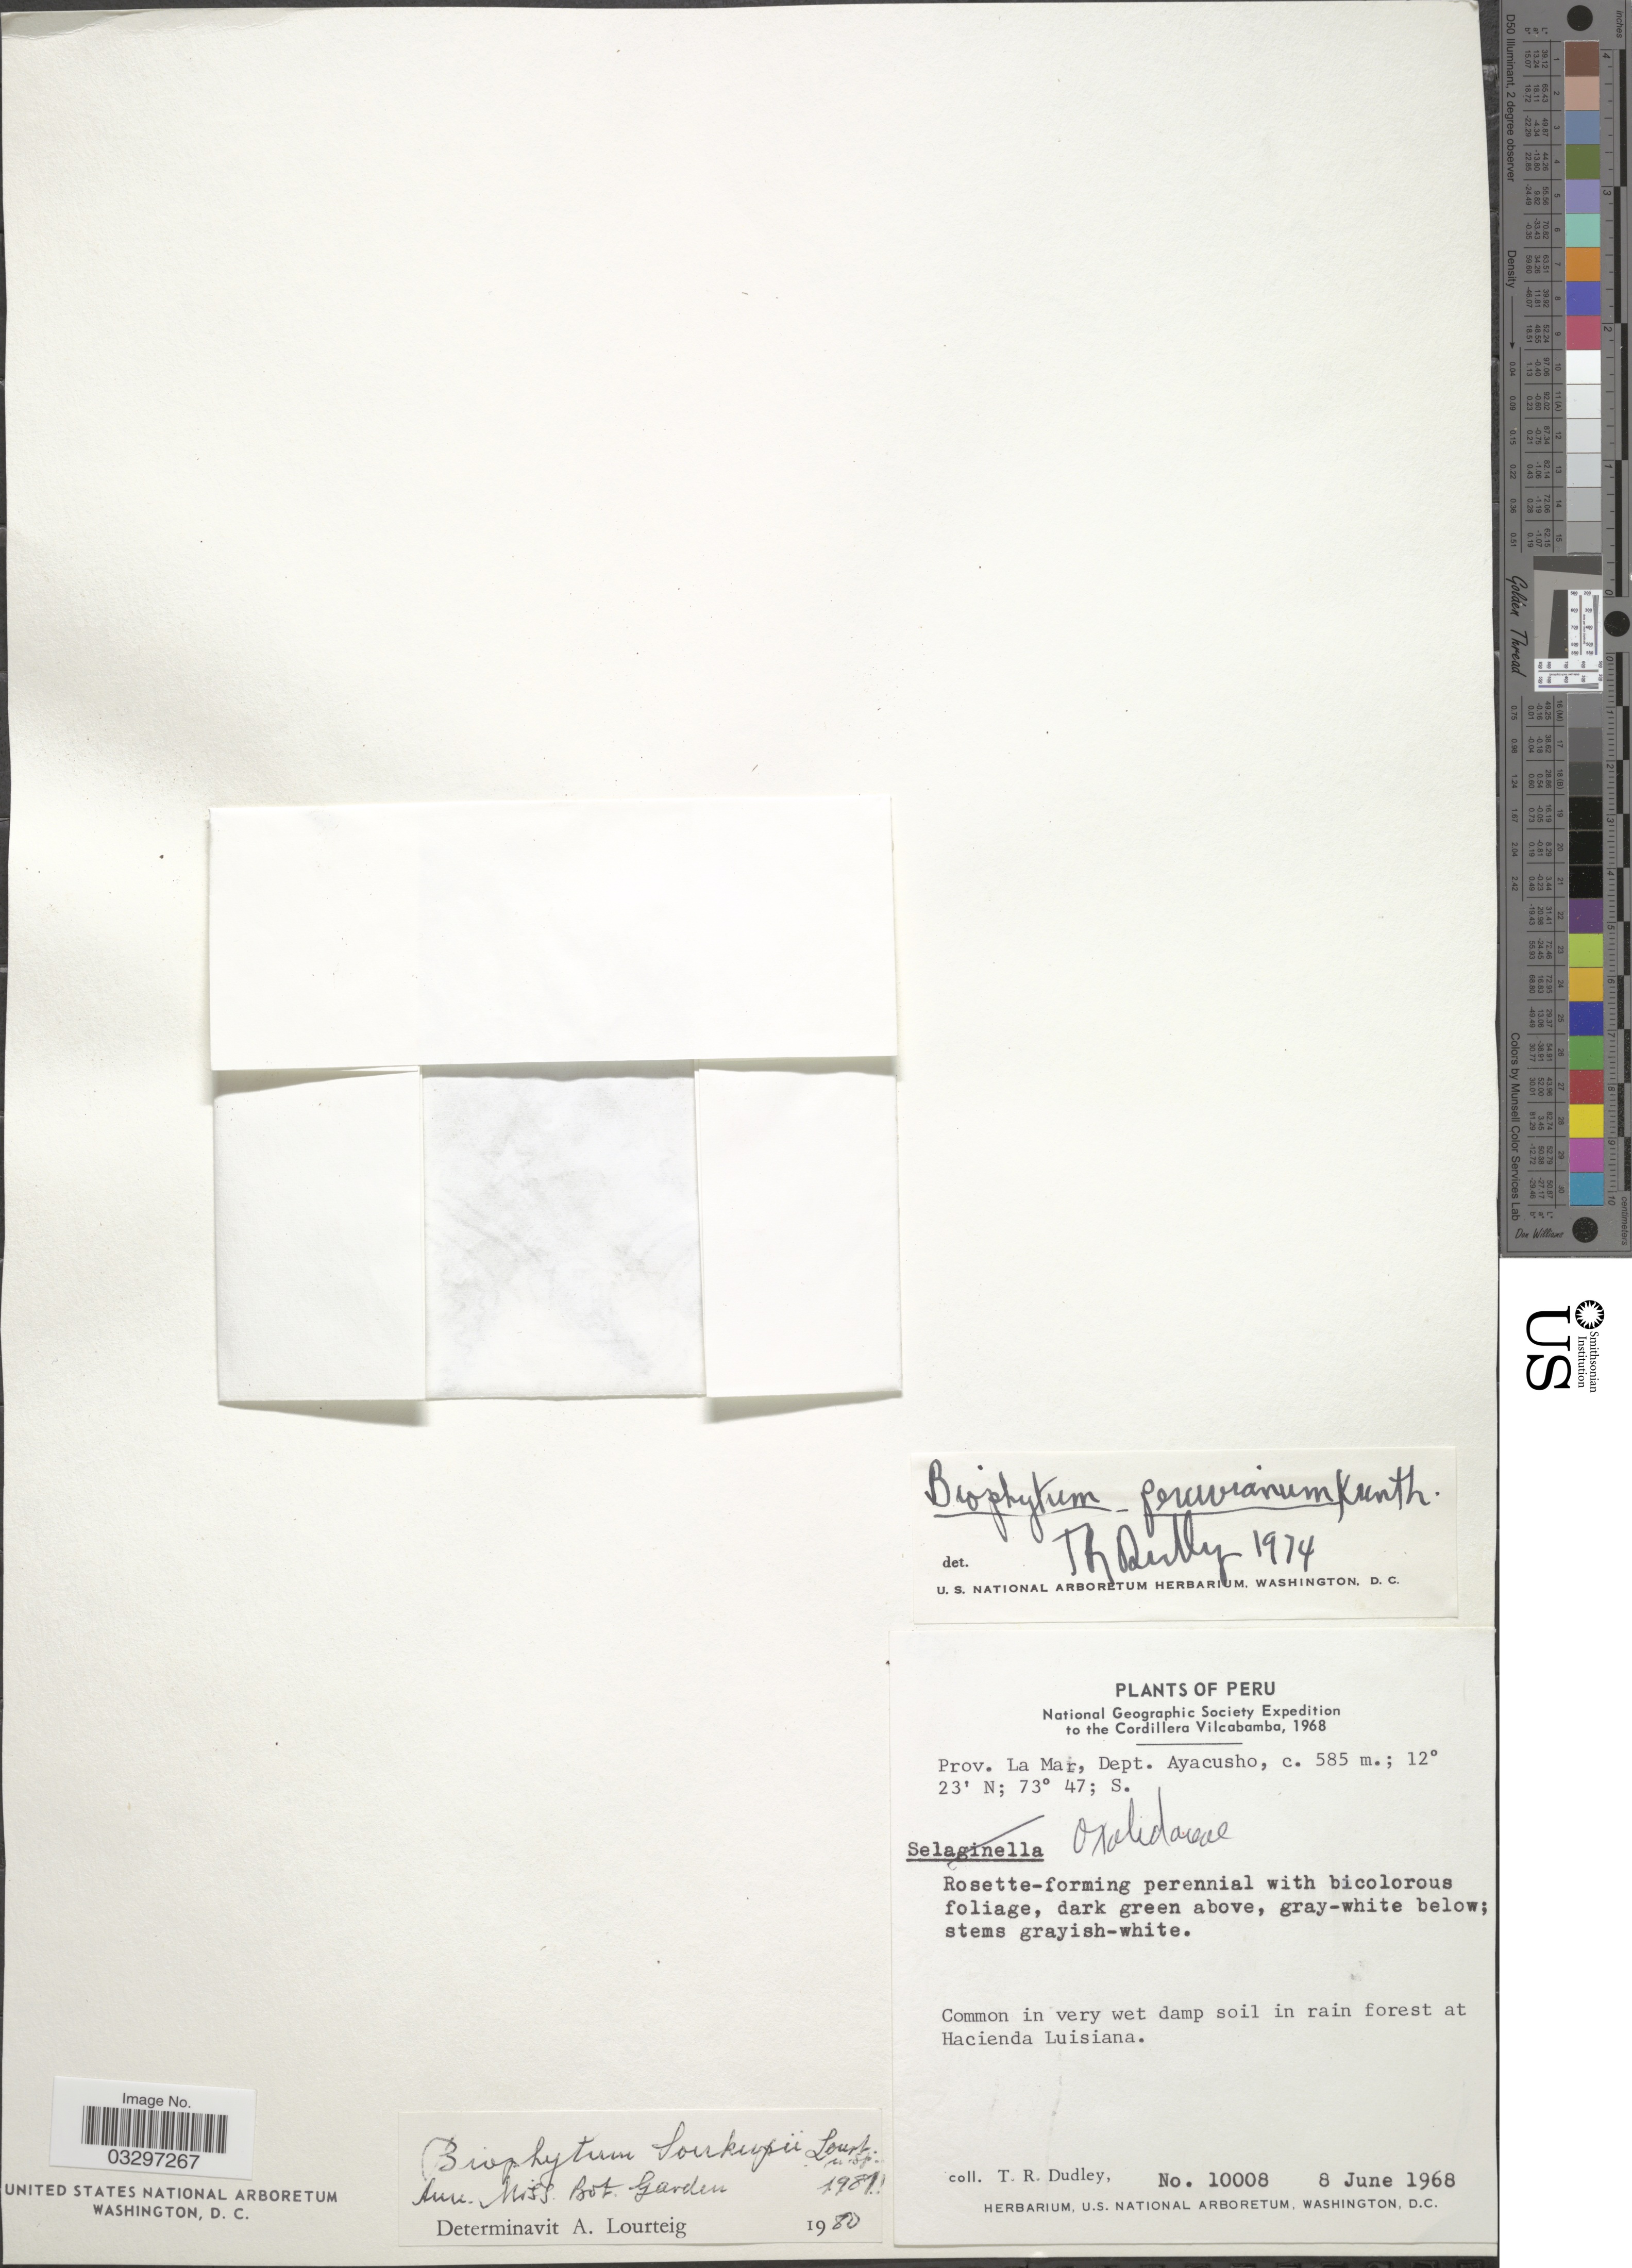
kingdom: Plantae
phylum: Tracheophyta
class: Magnoliopsida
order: Oxalidales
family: Oxalidaceae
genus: Biophytum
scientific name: Biophytum soukupii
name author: Lourteig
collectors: T. R. Dudley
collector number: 10008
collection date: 1968-06-06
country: Peru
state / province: Ayacucho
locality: The Cordillera Vilcabamba. Prov. La Mar, Dept. Ayacusho. In rain forest at Hacienda Luisiana.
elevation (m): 585